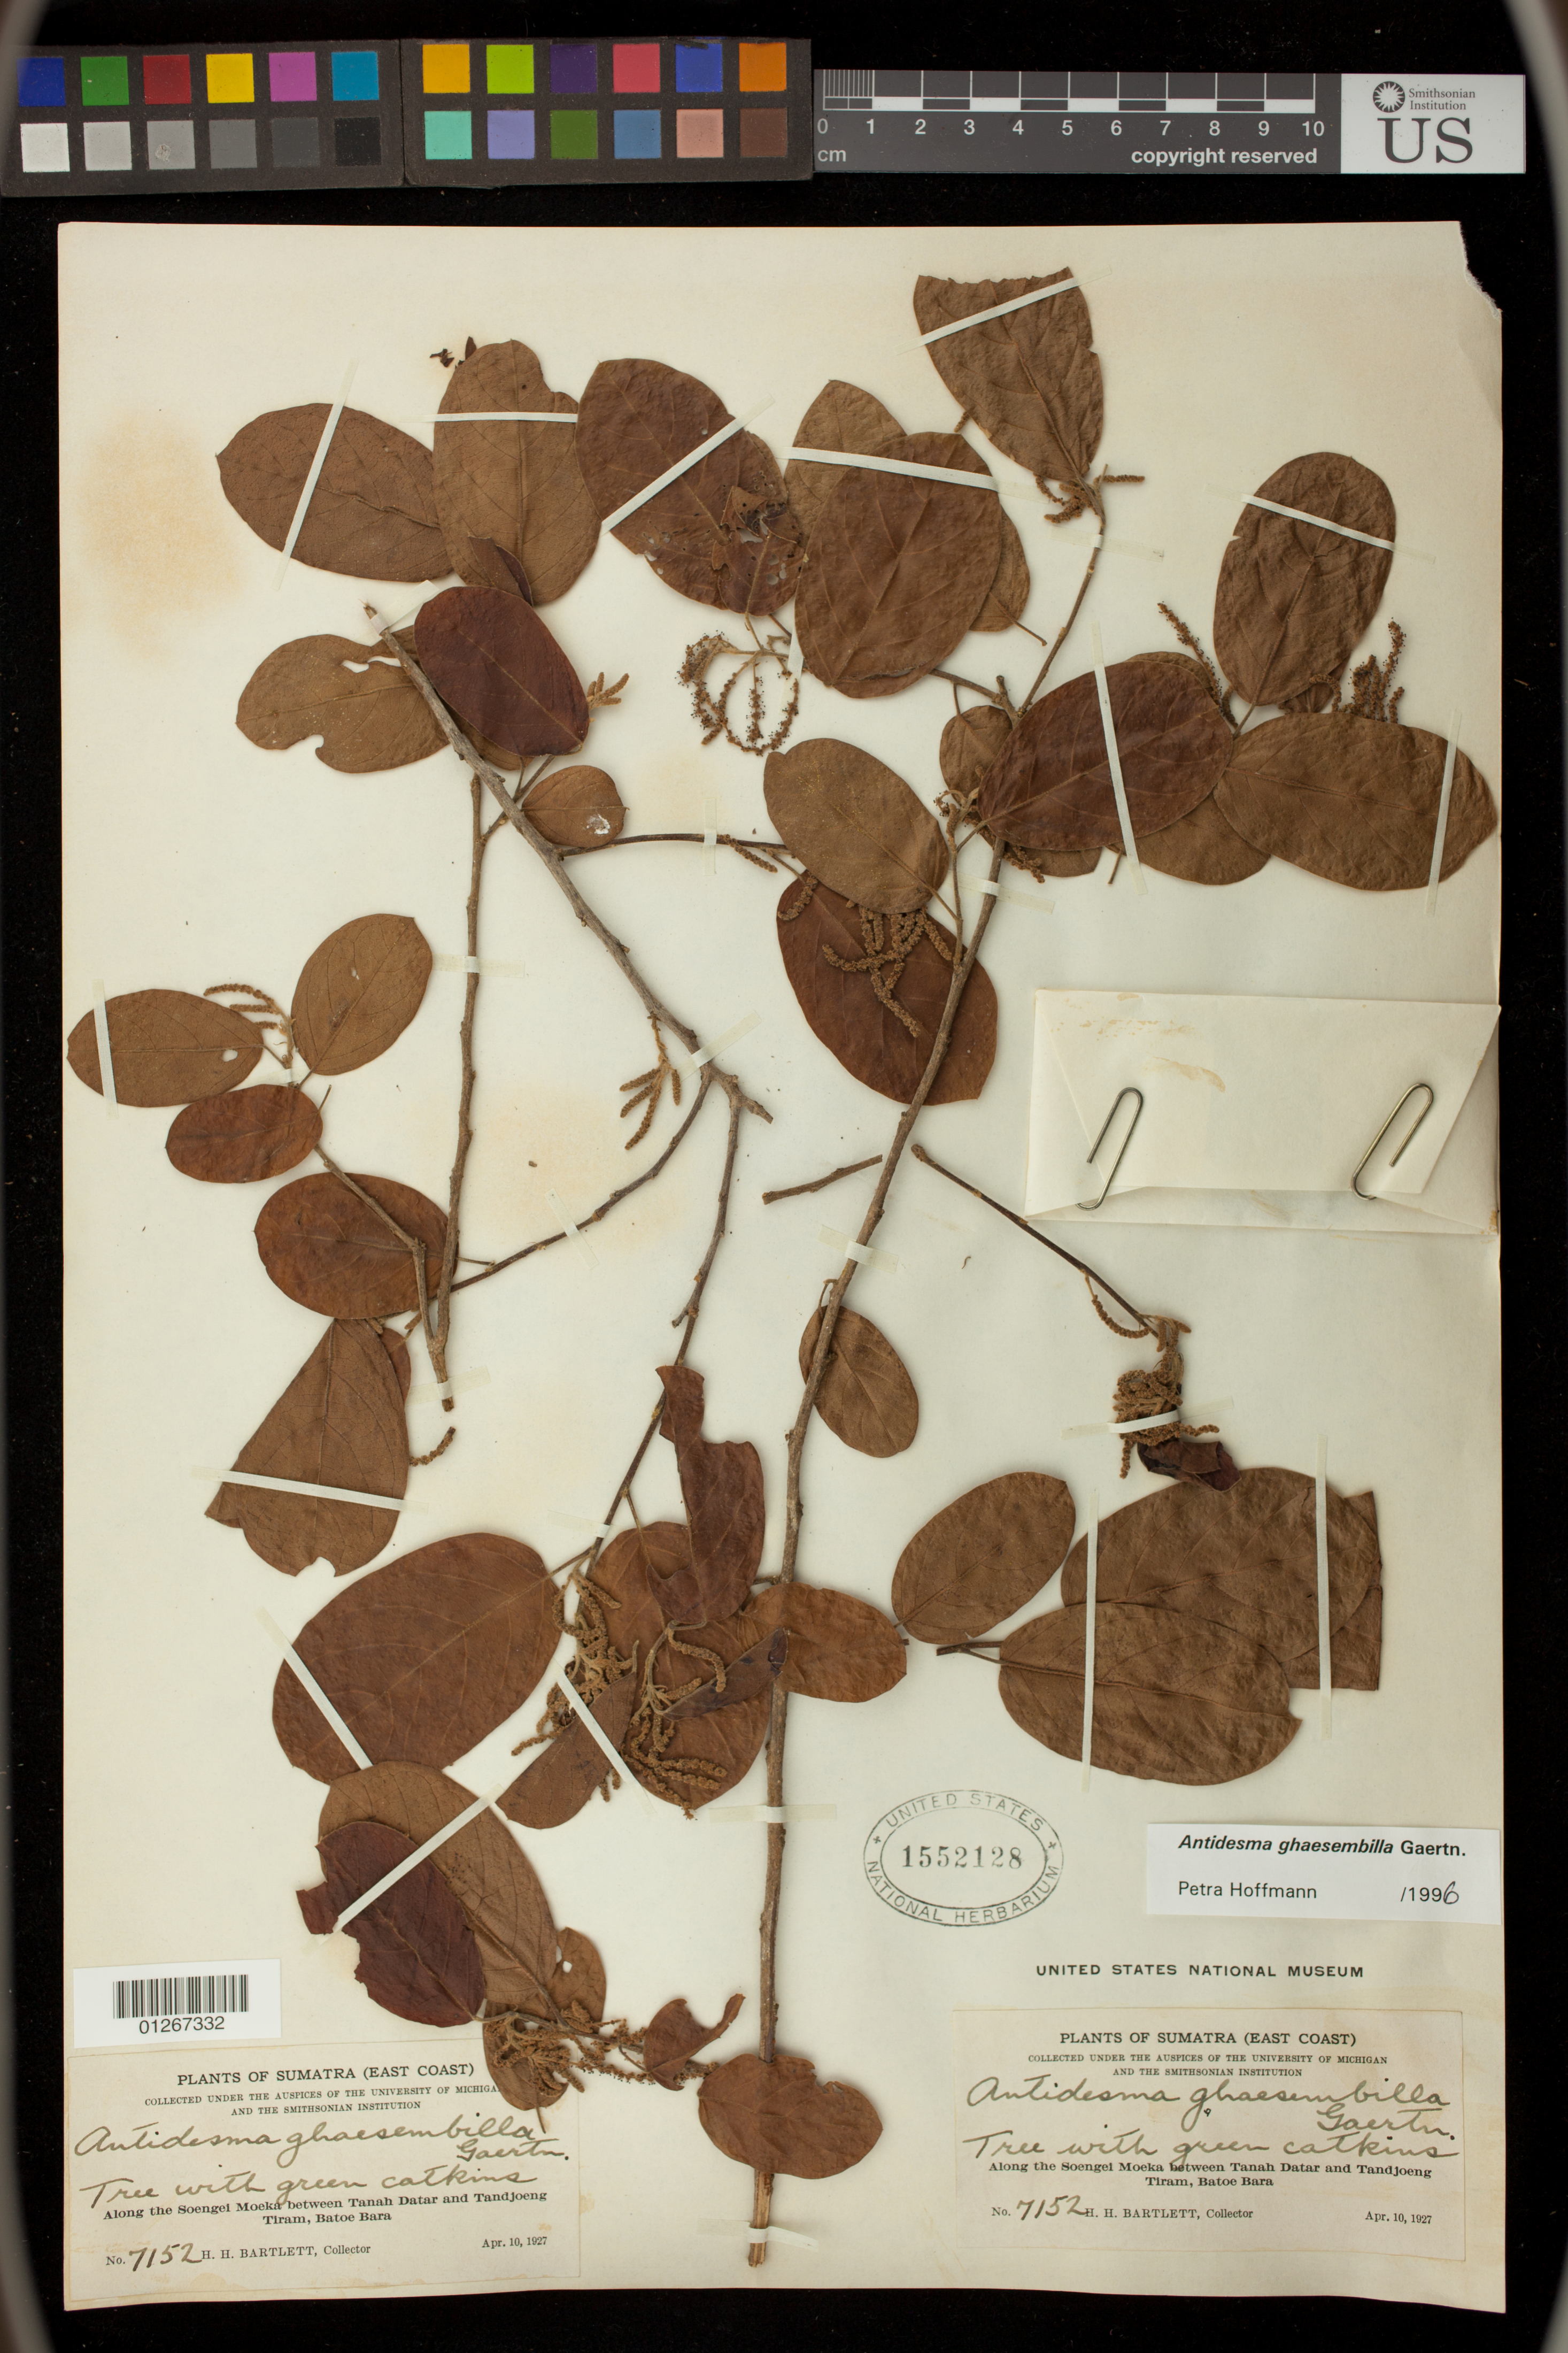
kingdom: Plantae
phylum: Tracheophyta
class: Magnoliopsida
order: Malpighiales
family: Phyllanthaceae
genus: Antidesma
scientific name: Antidesma ghaesembilla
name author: Gaertn.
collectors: H. H. Bartlett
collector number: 7152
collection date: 1927-04-10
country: Indonesia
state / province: Sumatra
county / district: Sumatera Utara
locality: City of Batoe Bara. Along the Soengel Moeka between Tanah Datar and Tandjoeng Tiram,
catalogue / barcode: US 1552128